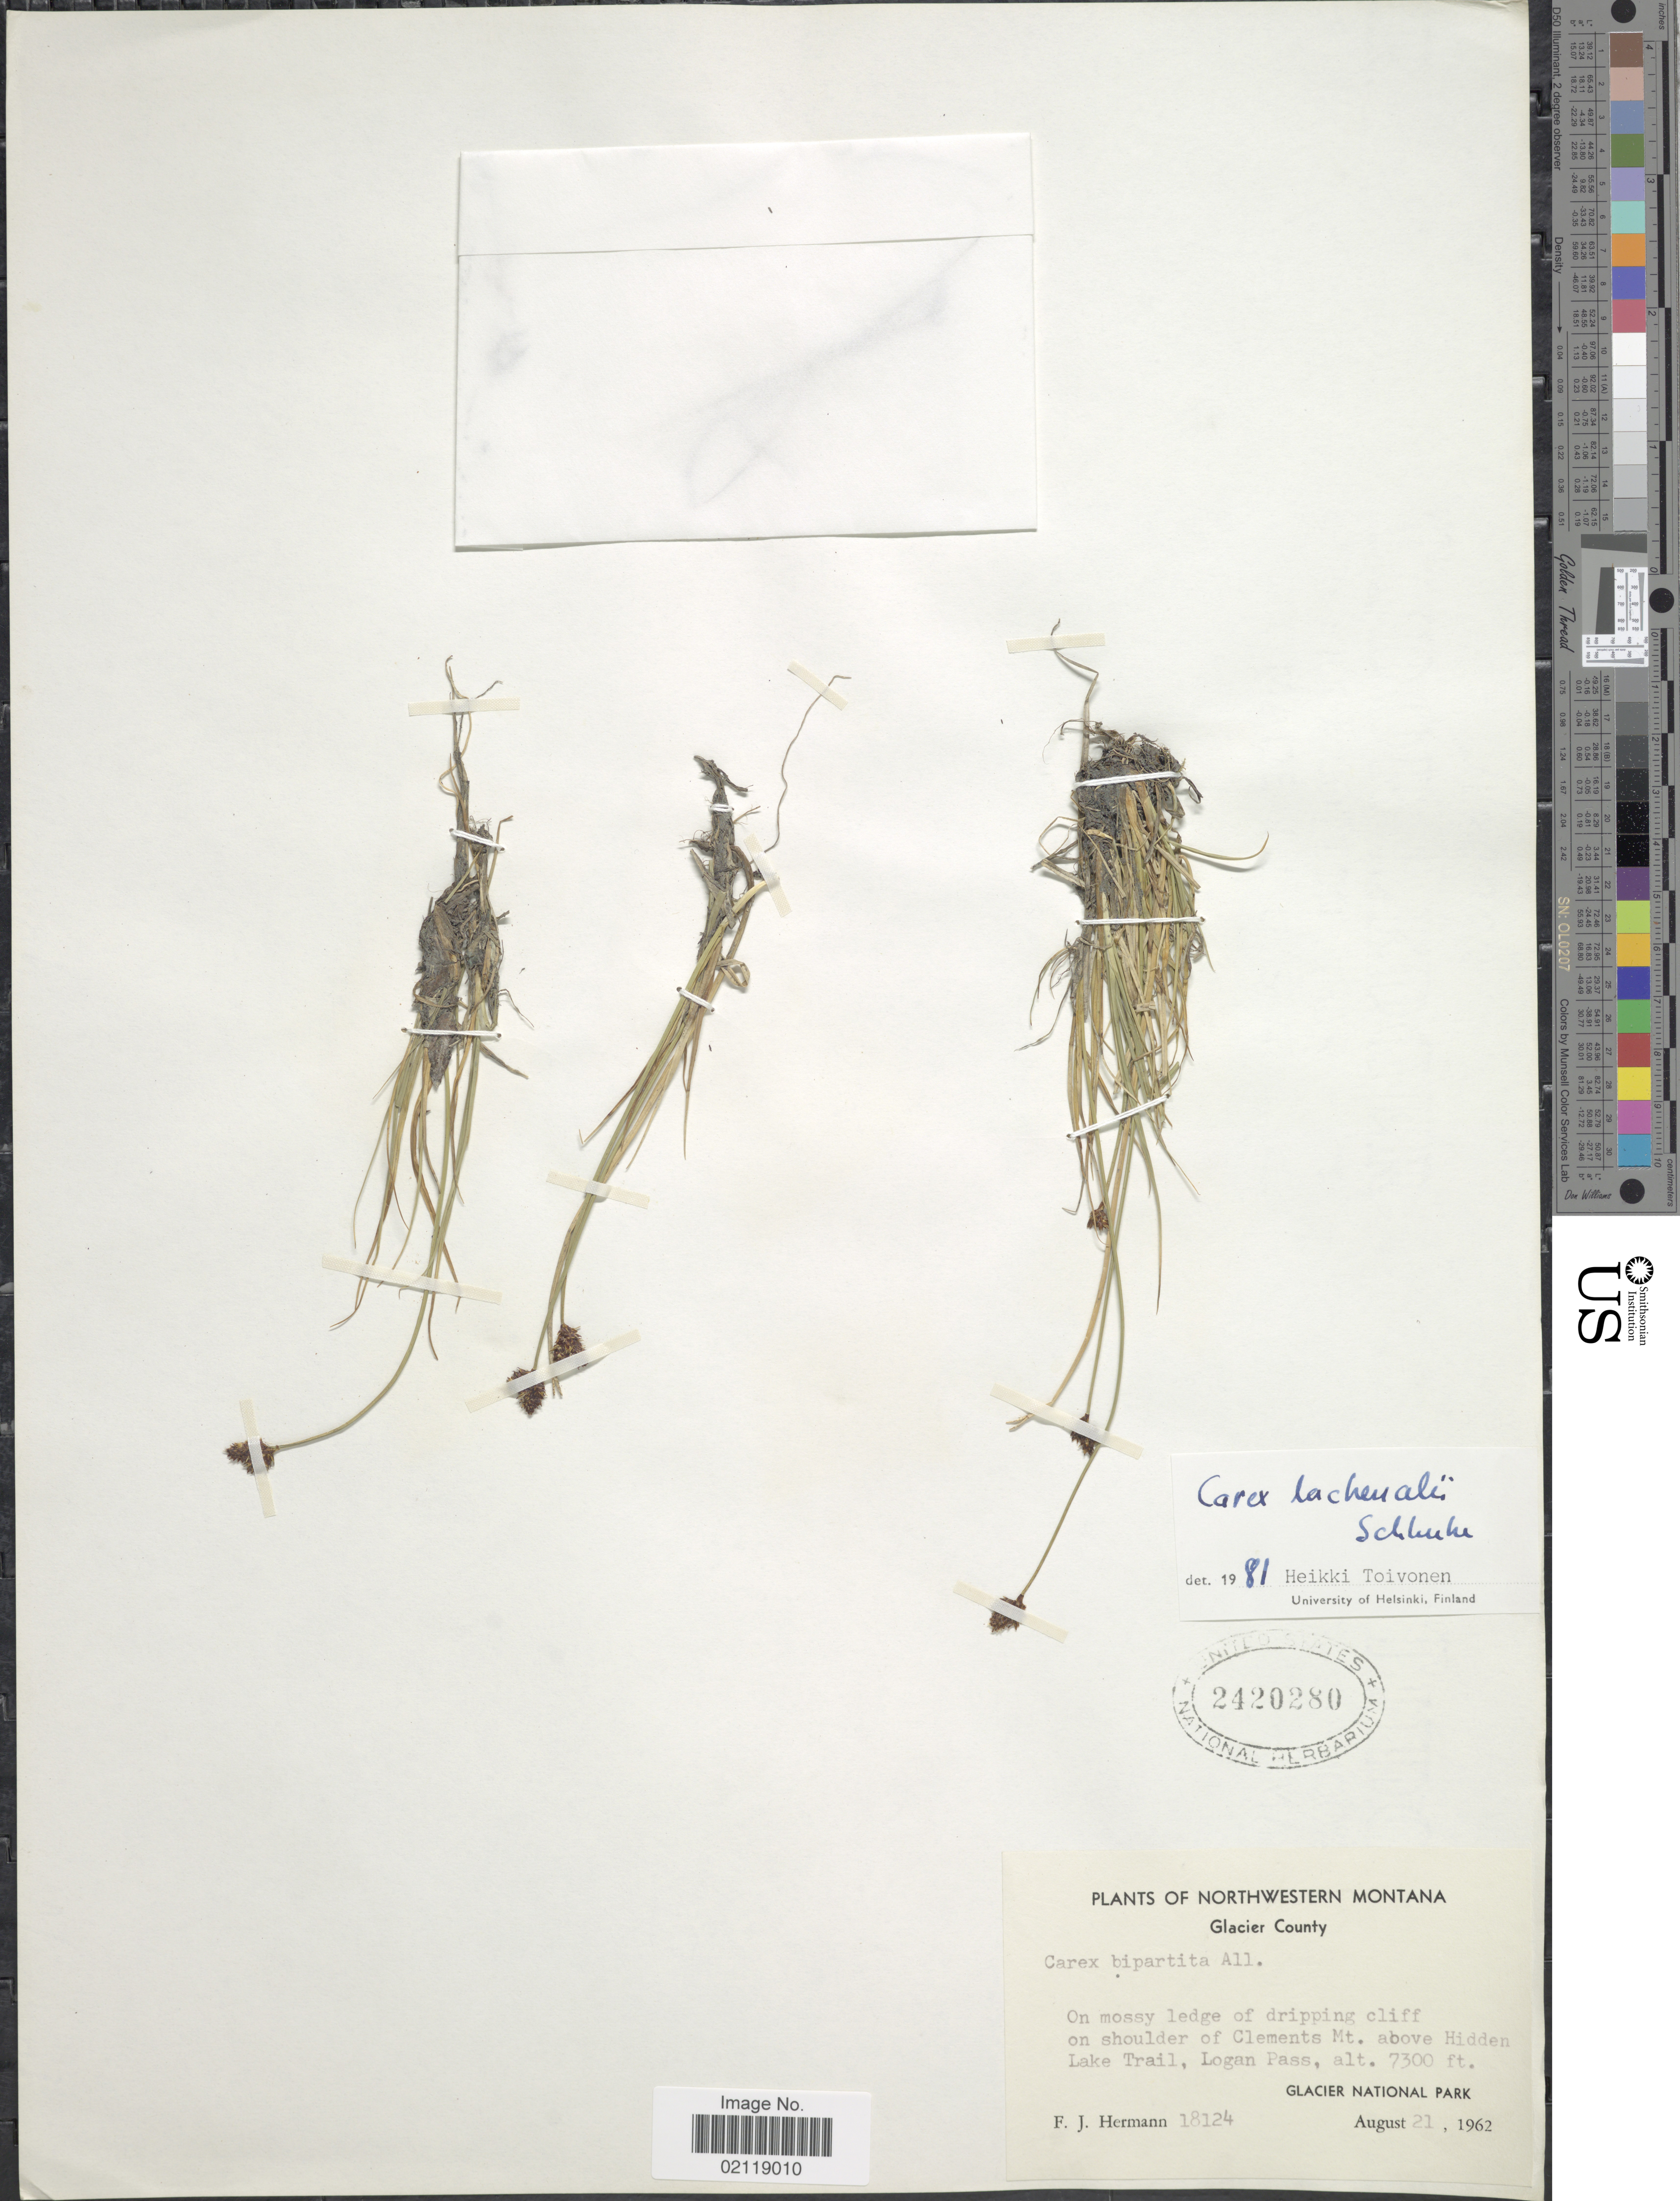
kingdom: Plantae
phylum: Tracheophyta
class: Liliopsida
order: Poales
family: Cyperaceae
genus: Carex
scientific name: Carex lachenalii subsp. lachenalii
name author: Schkuhr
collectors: F. J. Hermann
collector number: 18124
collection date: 1962-08-21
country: United States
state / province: Montana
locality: Northwestern Montana. Glacier County. On mossy ledge of dripping cliff on shoulder of Clements Mt. above Hidden Lake Trail, Logan Pass, Glacier National Park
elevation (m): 2225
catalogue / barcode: US 2420280